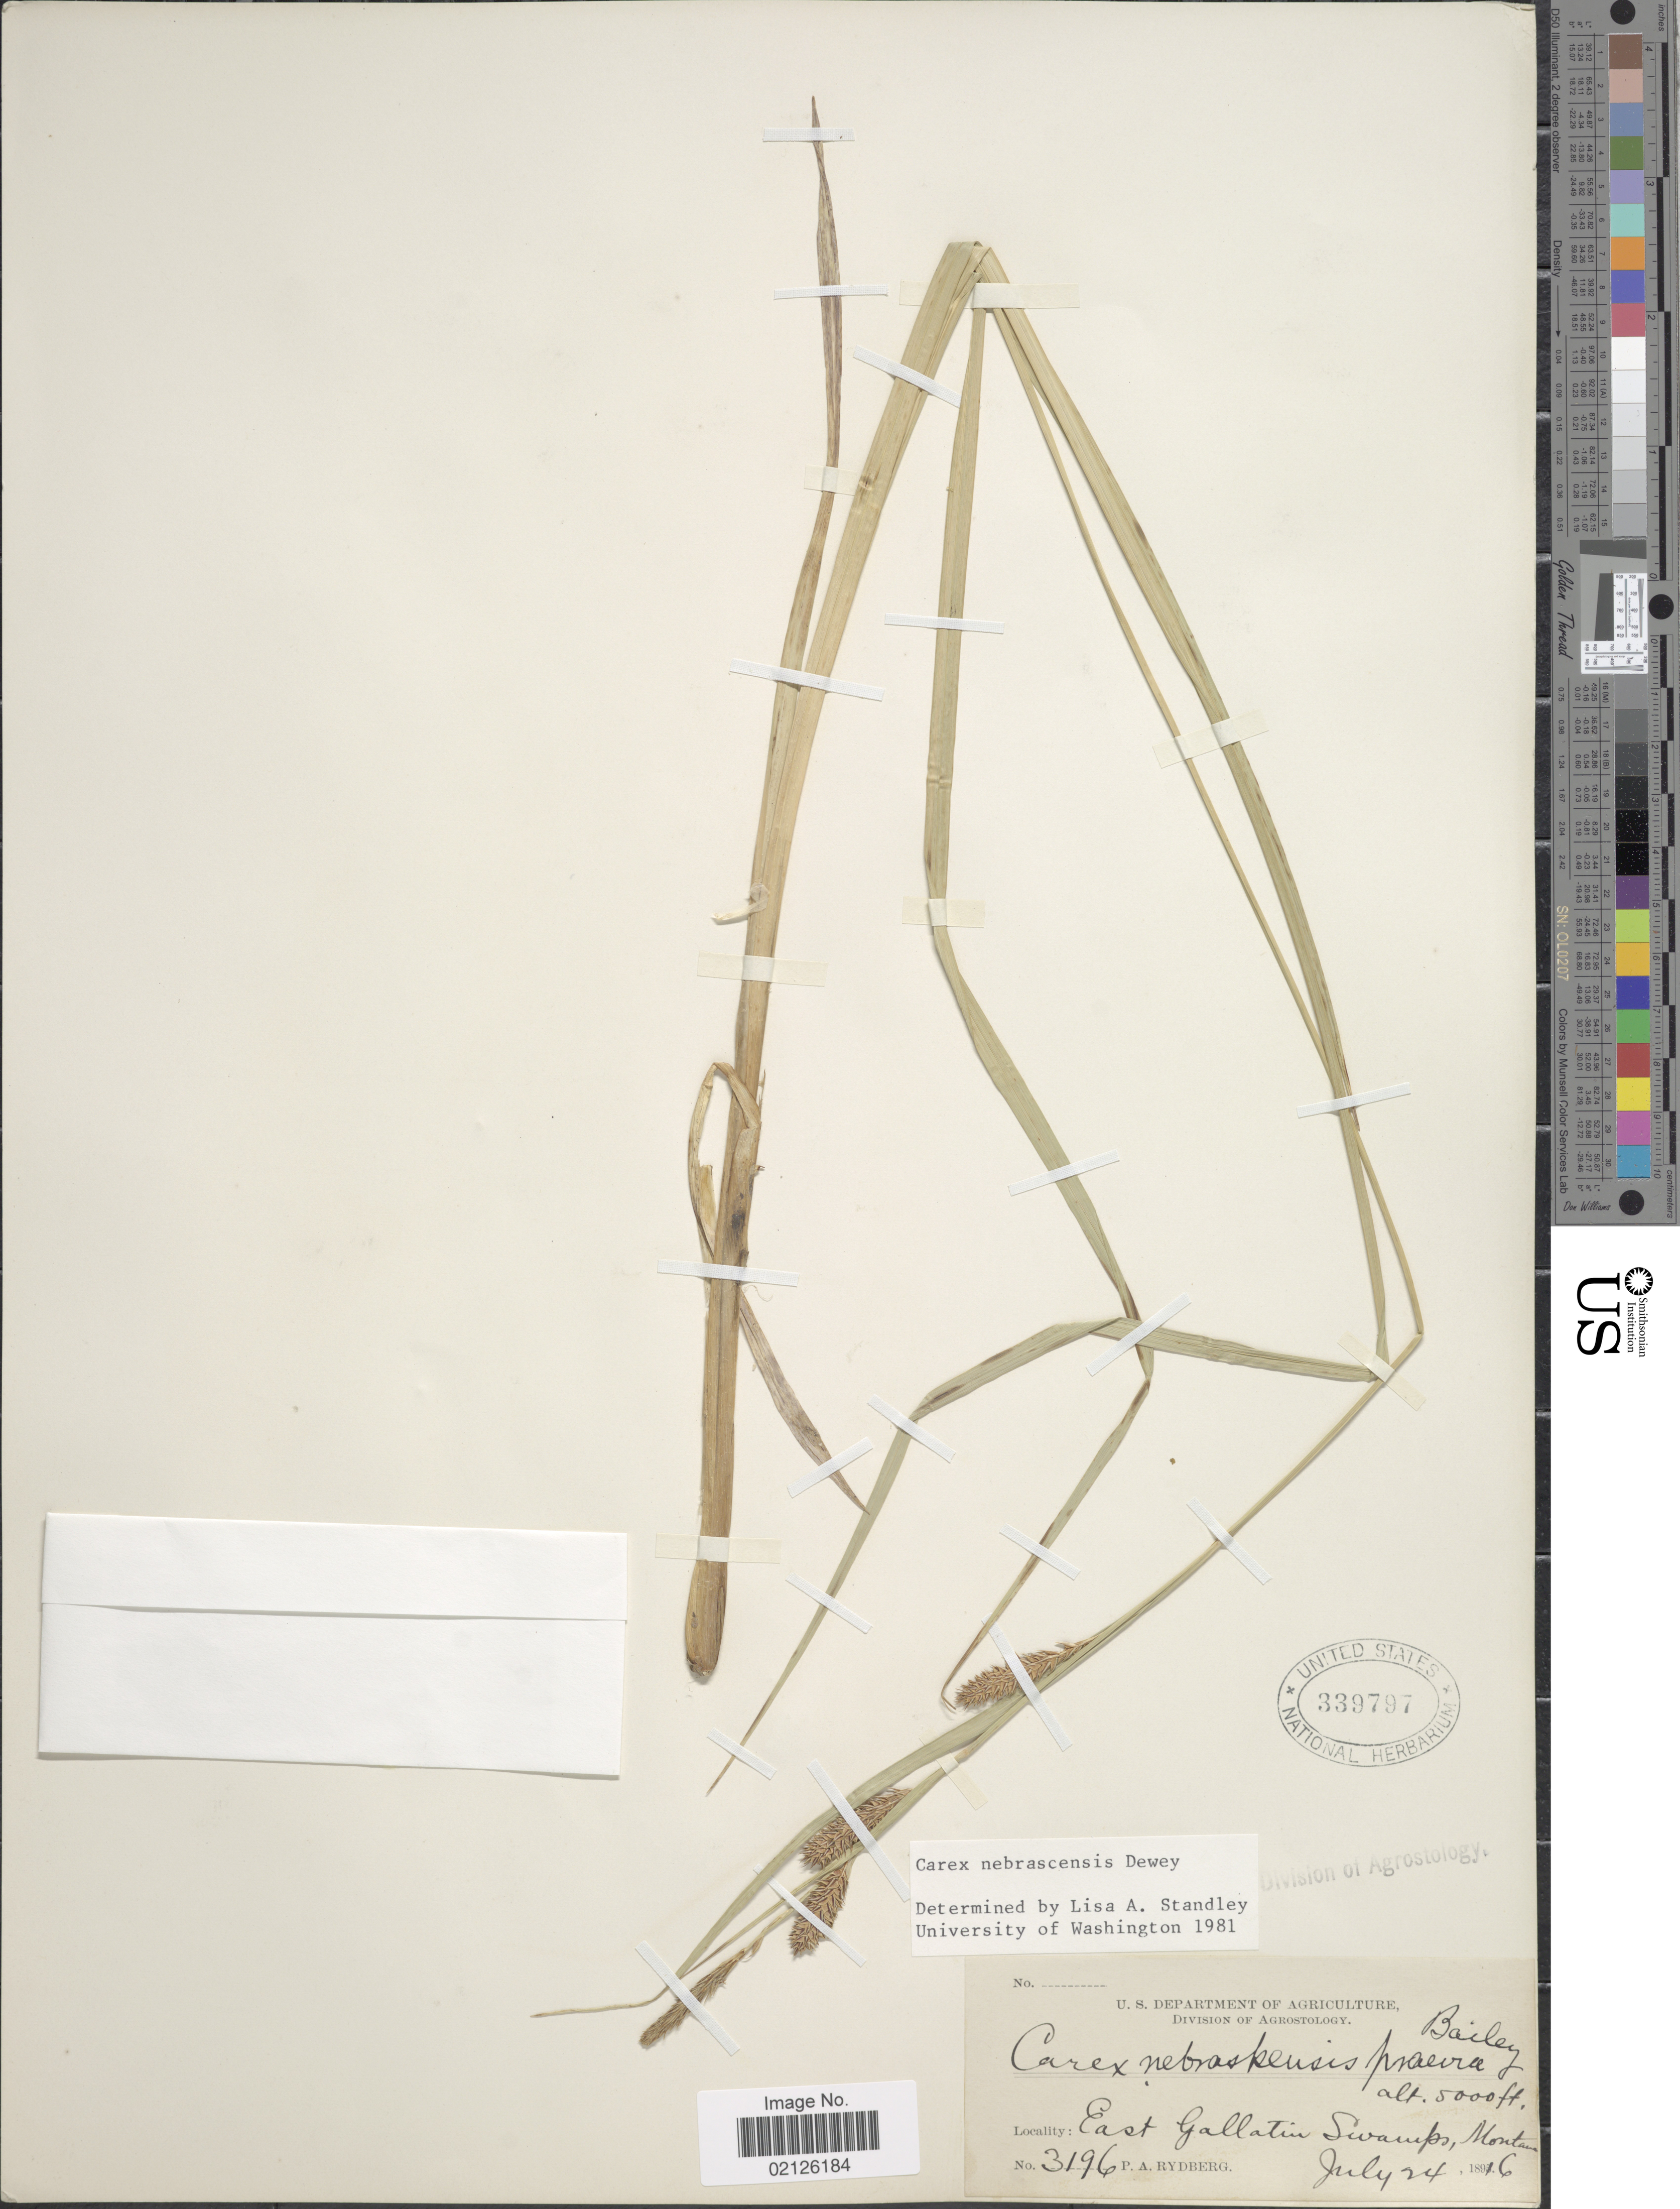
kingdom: Plantae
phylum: Tracheophyta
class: Liliopsida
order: Poales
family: Cyperaceae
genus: Carex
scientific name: Carex nebrascensis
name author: Dewey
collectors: P. A. Rydberg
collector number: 3196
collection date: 1896-07-24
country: United States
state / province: Montana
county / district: Gallatin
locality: East Gallatin Swamp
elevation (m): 1524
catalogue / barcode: US 339797